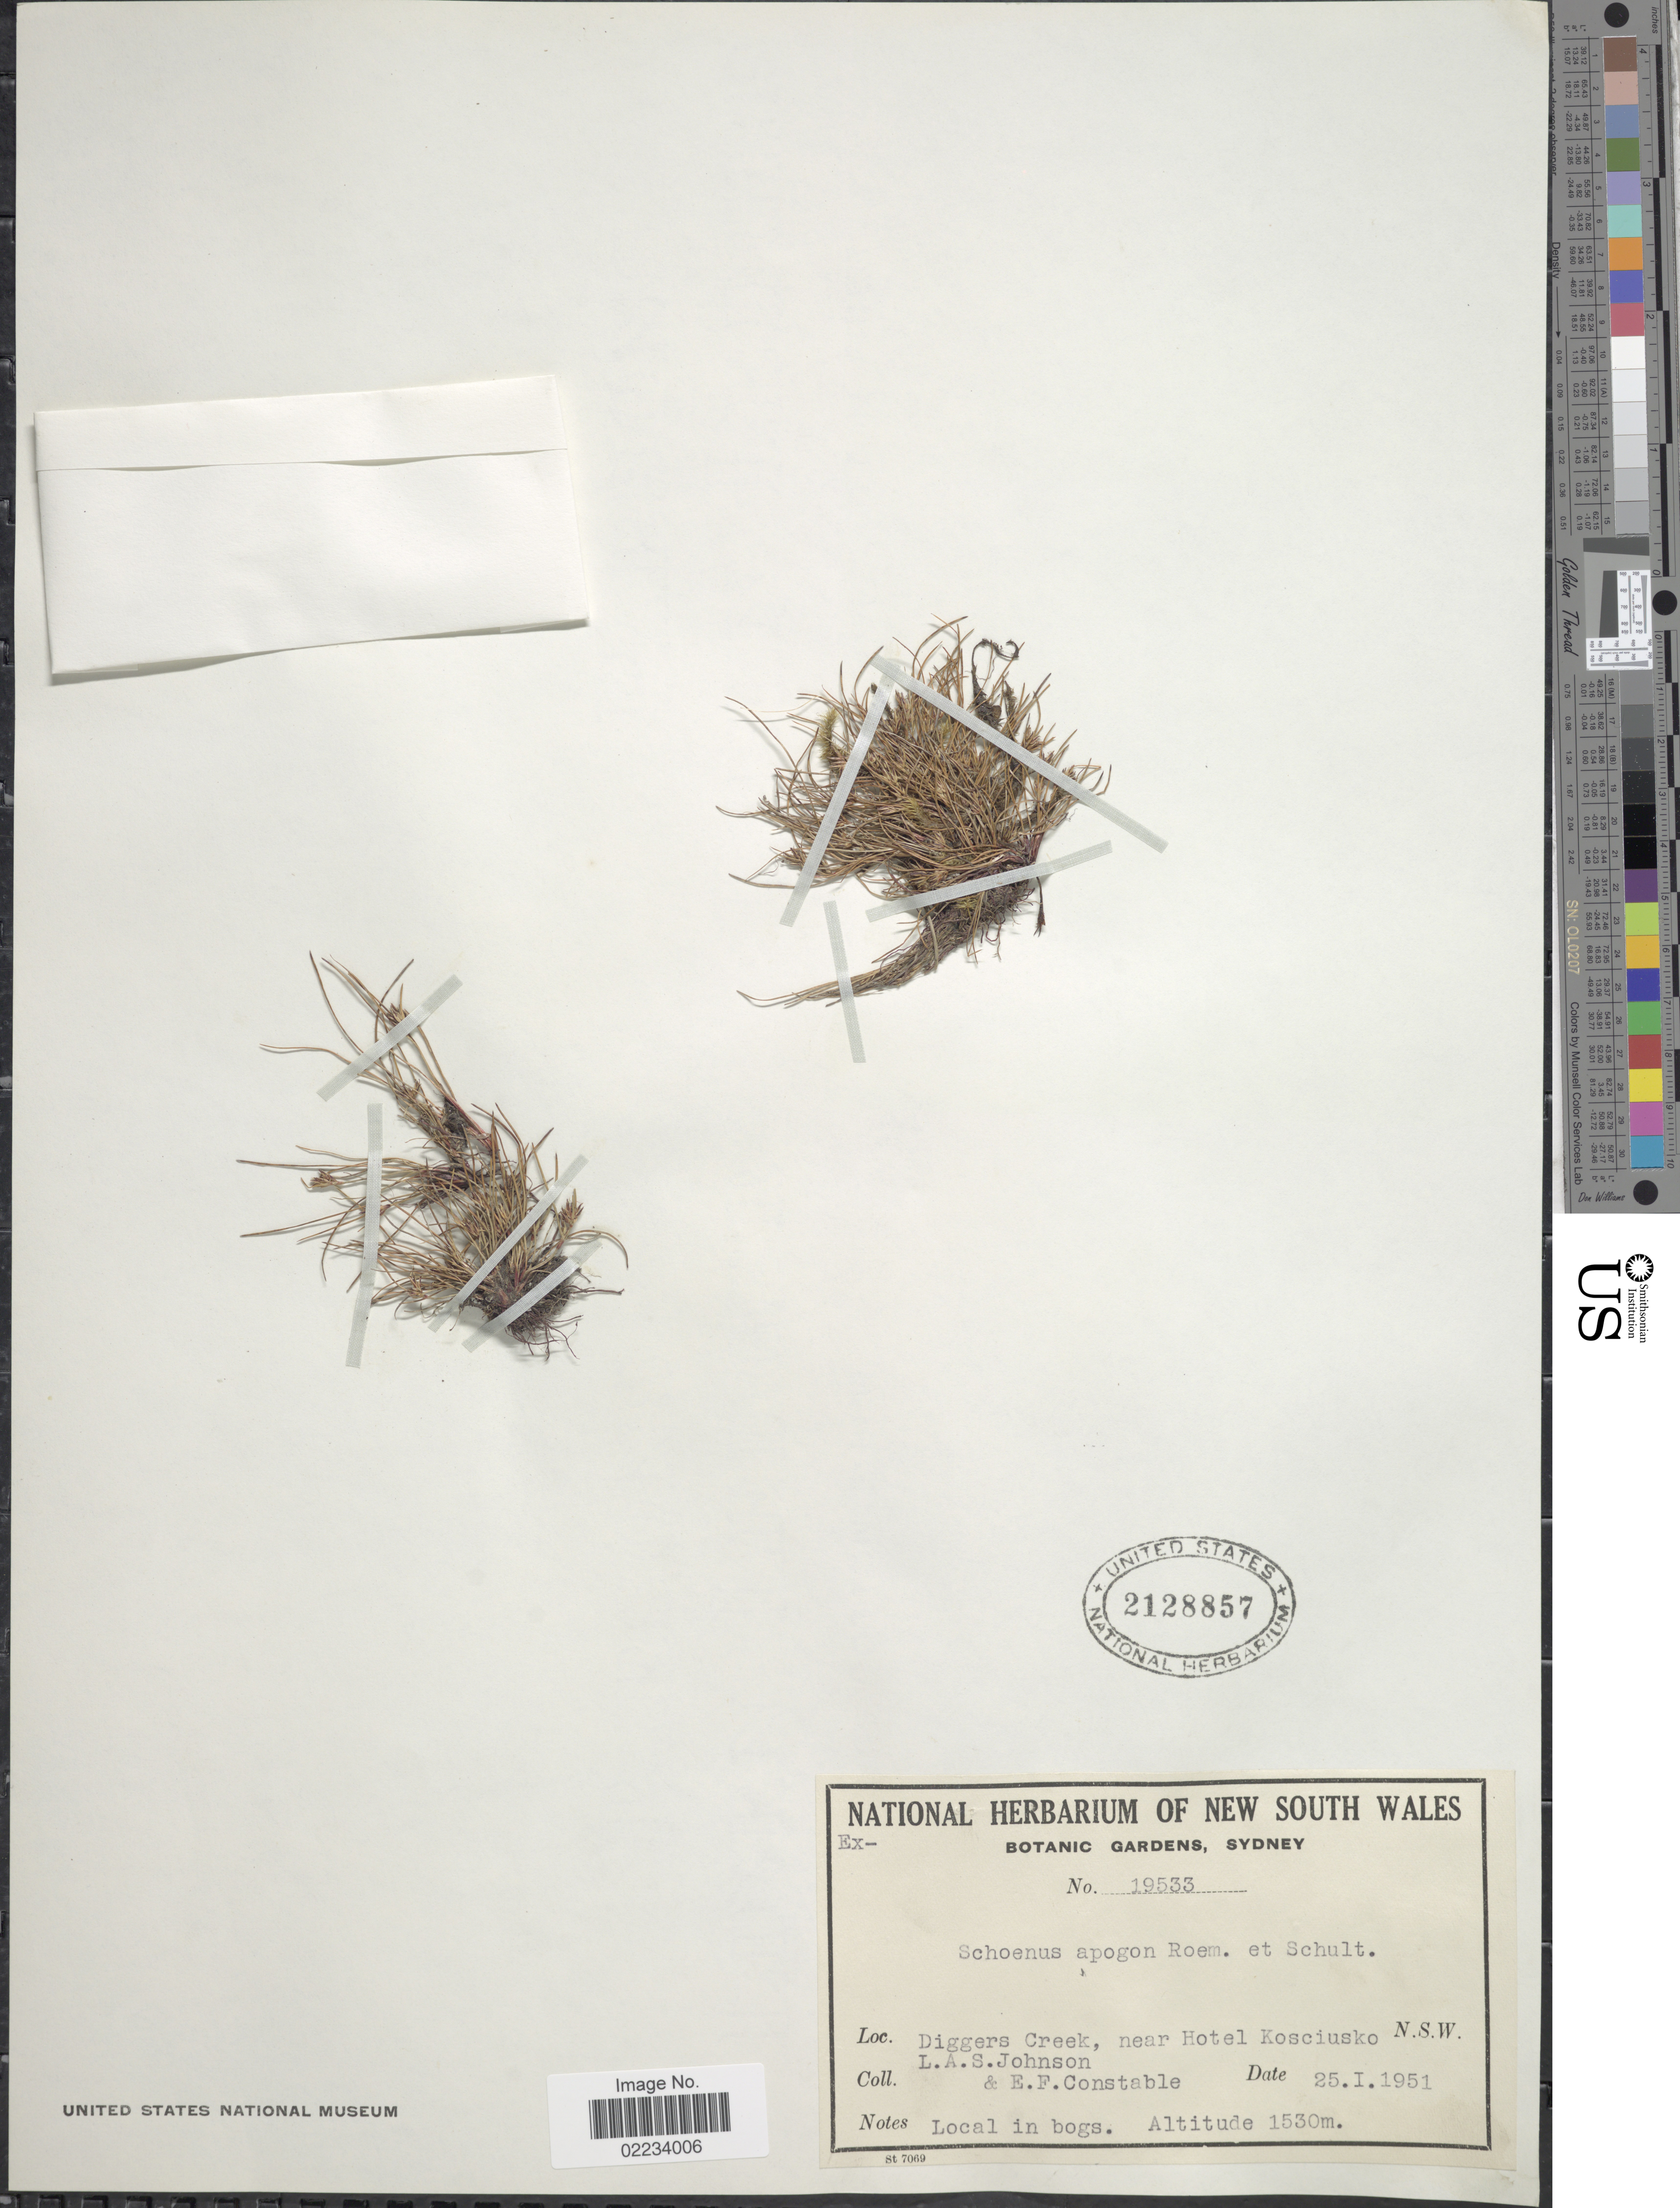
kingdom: Plantae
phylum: Tracheophyta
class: Liliopsida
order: Poales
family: Cyperaceae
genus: Schoenus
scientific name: Schoenus apogon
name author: Roem. & Schult.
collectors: L. A. S. Johnson & E. F. Constable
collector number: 19533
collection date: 1951-01-25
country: Australia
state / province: New South Wales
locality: Diggers Creek, near Hotel Kosciusko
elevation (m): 1530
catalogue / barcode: US 2128857